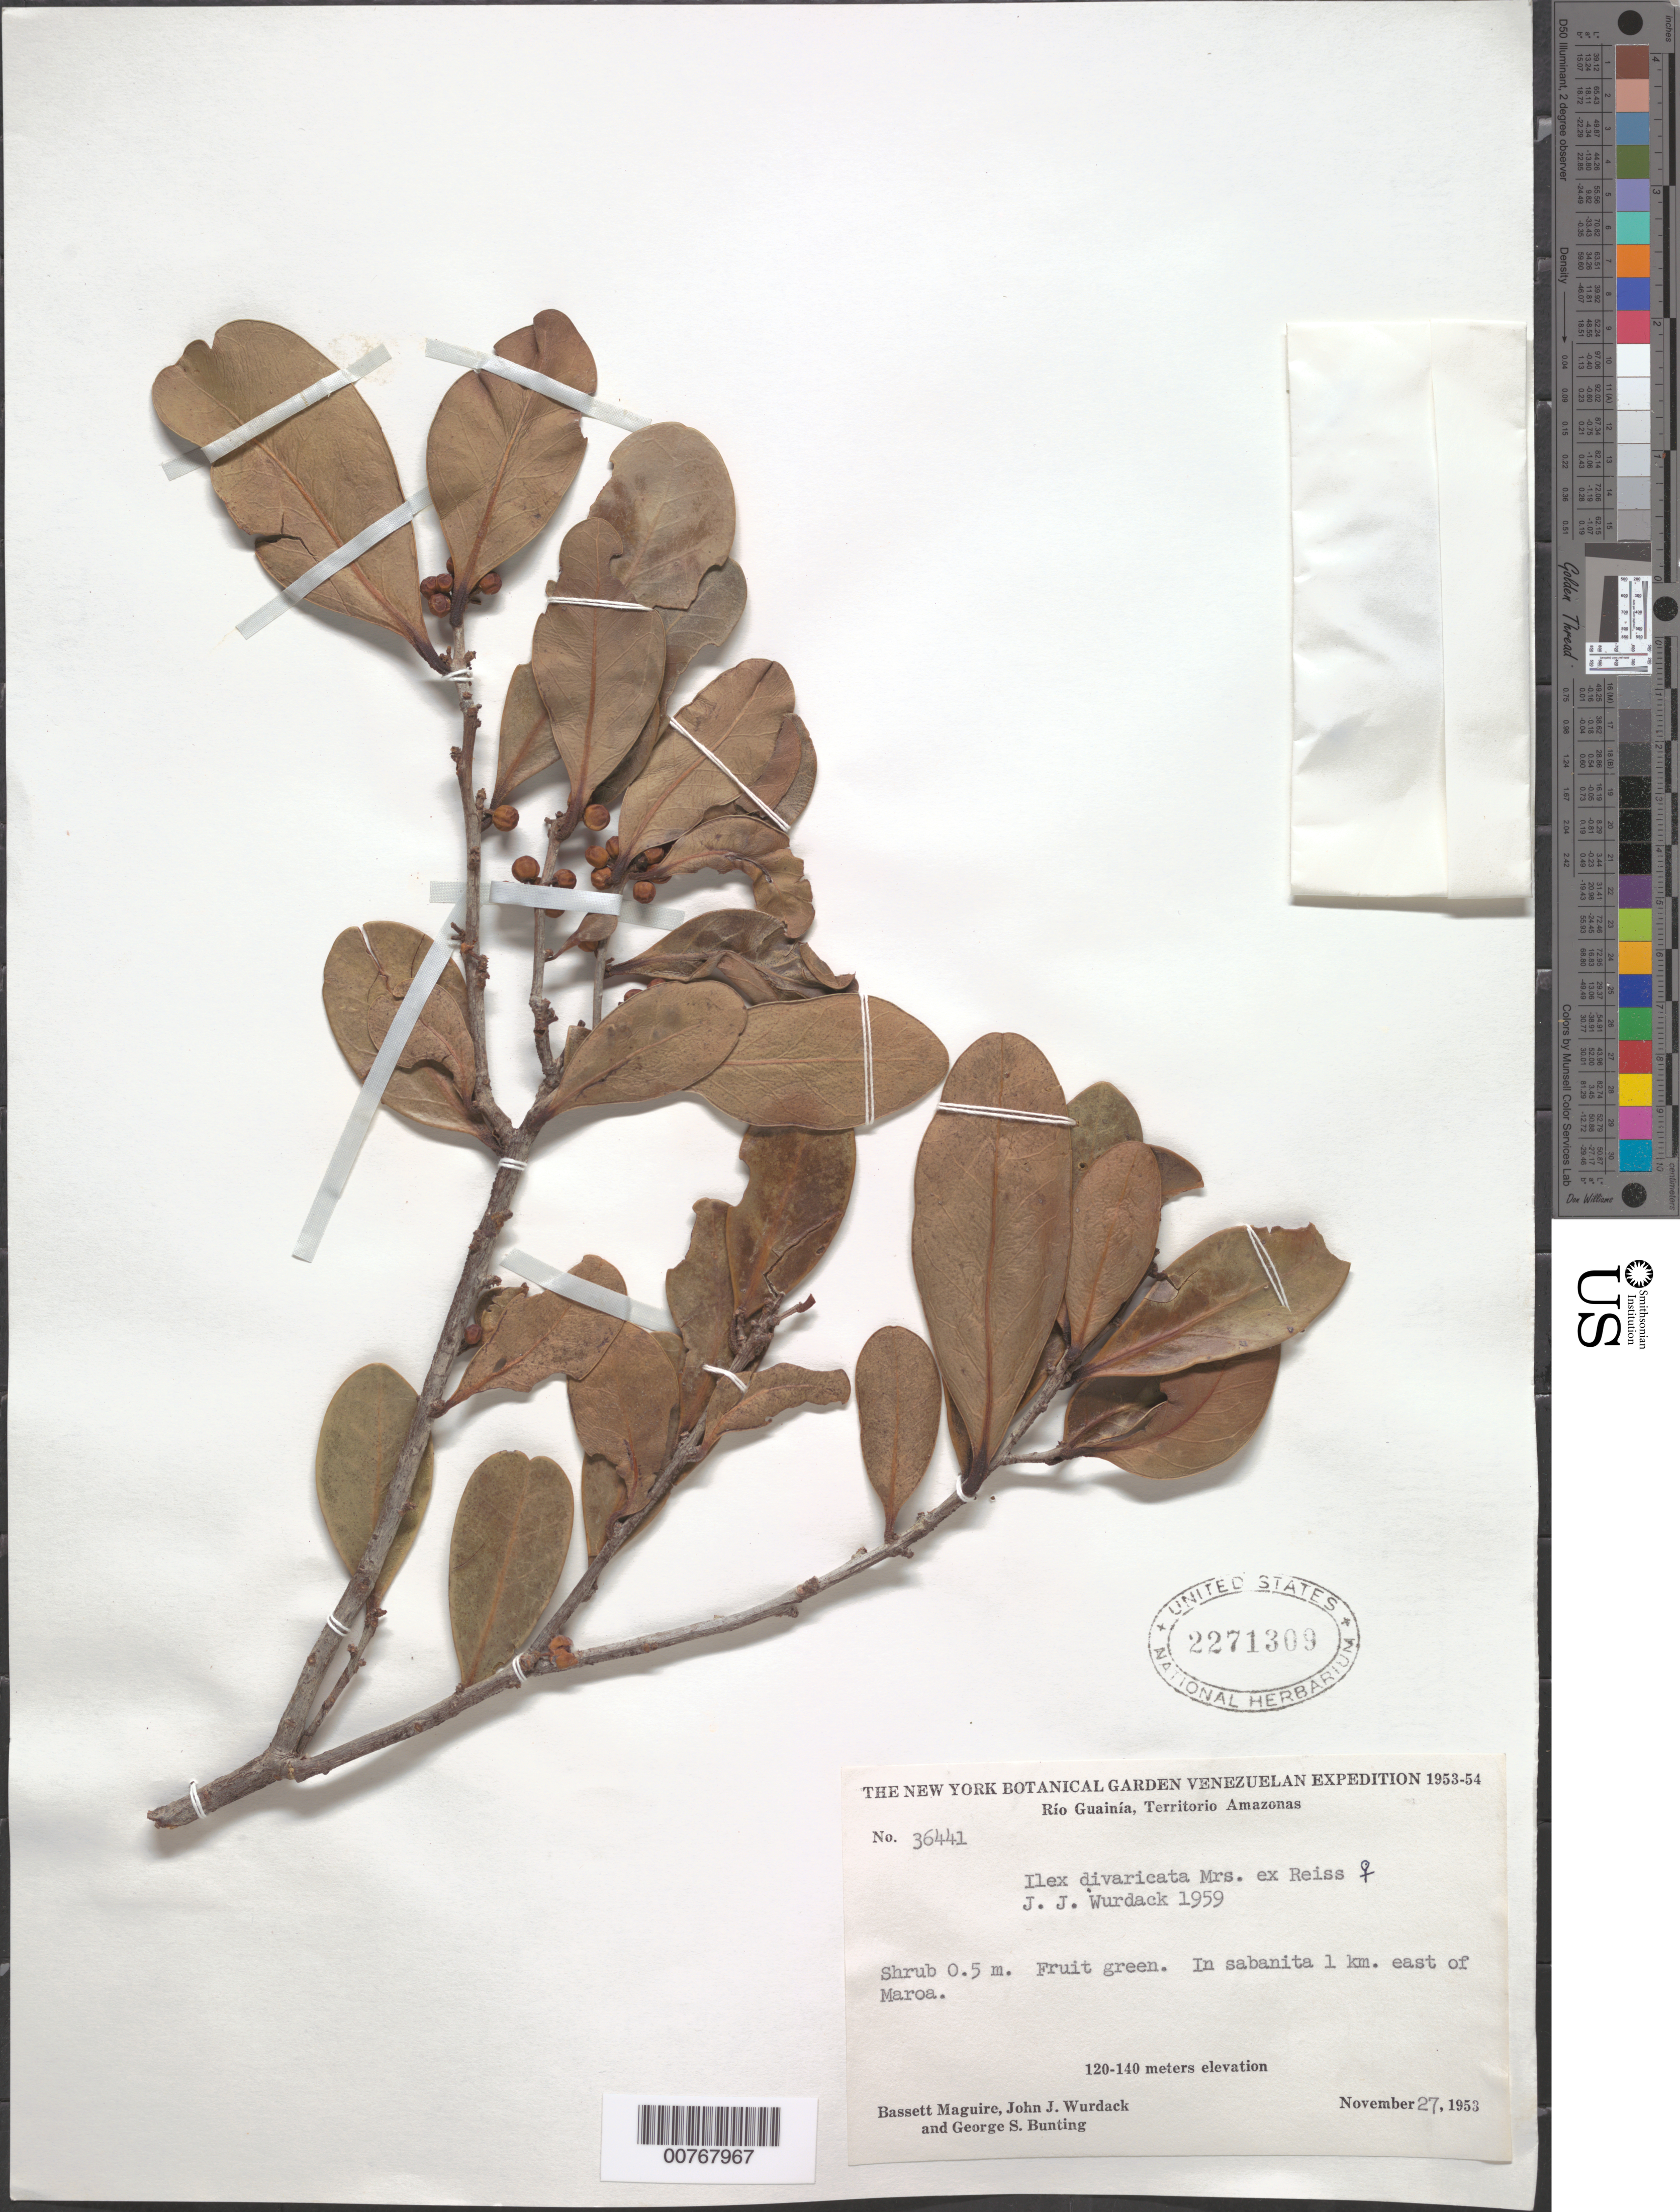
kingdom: Plantae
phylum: Tracheophyta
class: Magnoliopsida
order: Aquifoliales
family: Aquifoliaceae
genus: Ilex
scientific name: Ilex divaricata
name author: Mart. ex Reissek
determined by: Wurdack, John J., (US), US (UNITED STATES)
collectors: B. Maguire, J. J. Wurdack & G. S. Bunting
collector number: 36441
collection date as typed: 27-Nov-53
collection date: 1953-11-27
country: Venezuela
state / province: Amazonas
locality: Río Guainía, 1 km E of Maroa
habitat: Little savanna ("savanita")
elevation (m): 120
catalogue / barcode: US 2271309